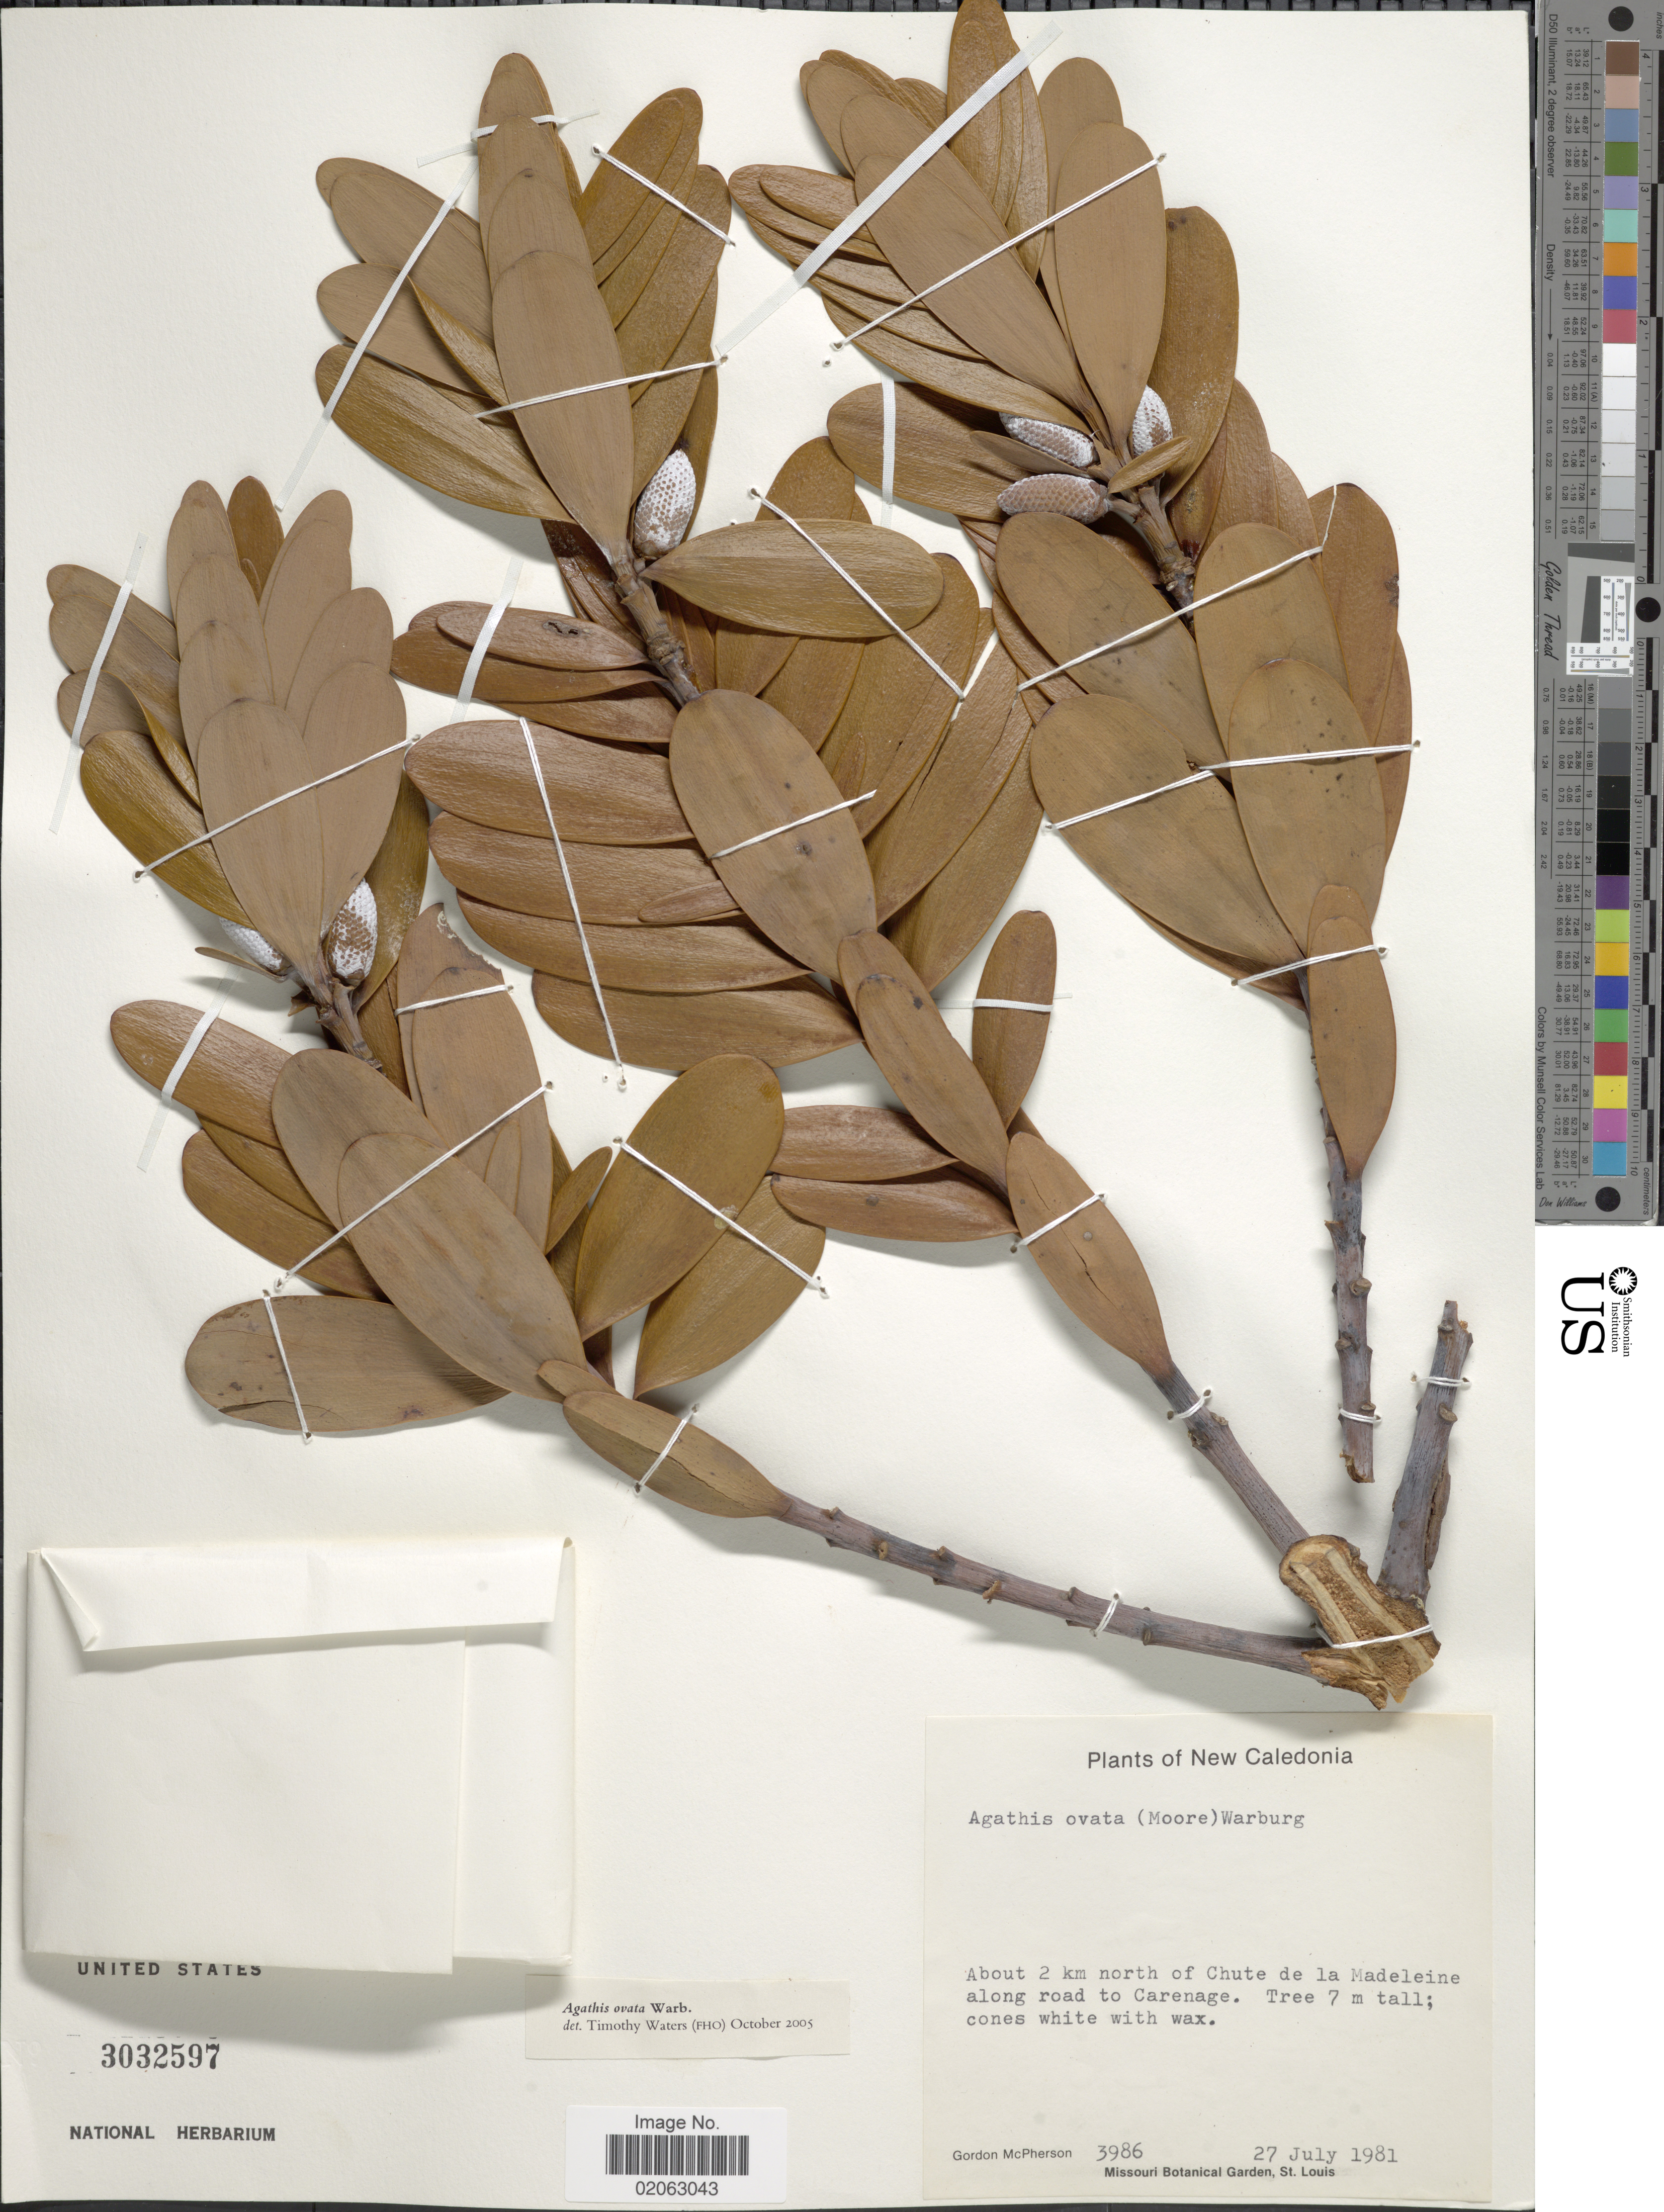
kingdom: Plantae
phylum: Tracheophyta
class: Pinopsida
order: Pinales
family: Araucariaceae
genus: Agathis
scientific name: Agathis ovata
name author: (C. Moore ex Vieill.) Warb.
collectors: G. D. McPherson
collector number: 3986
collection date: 1981-07-27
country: New Caledonia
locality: About 2 km north of Chute de la Madeleine along road to Carenage.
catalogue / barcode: US 3032597